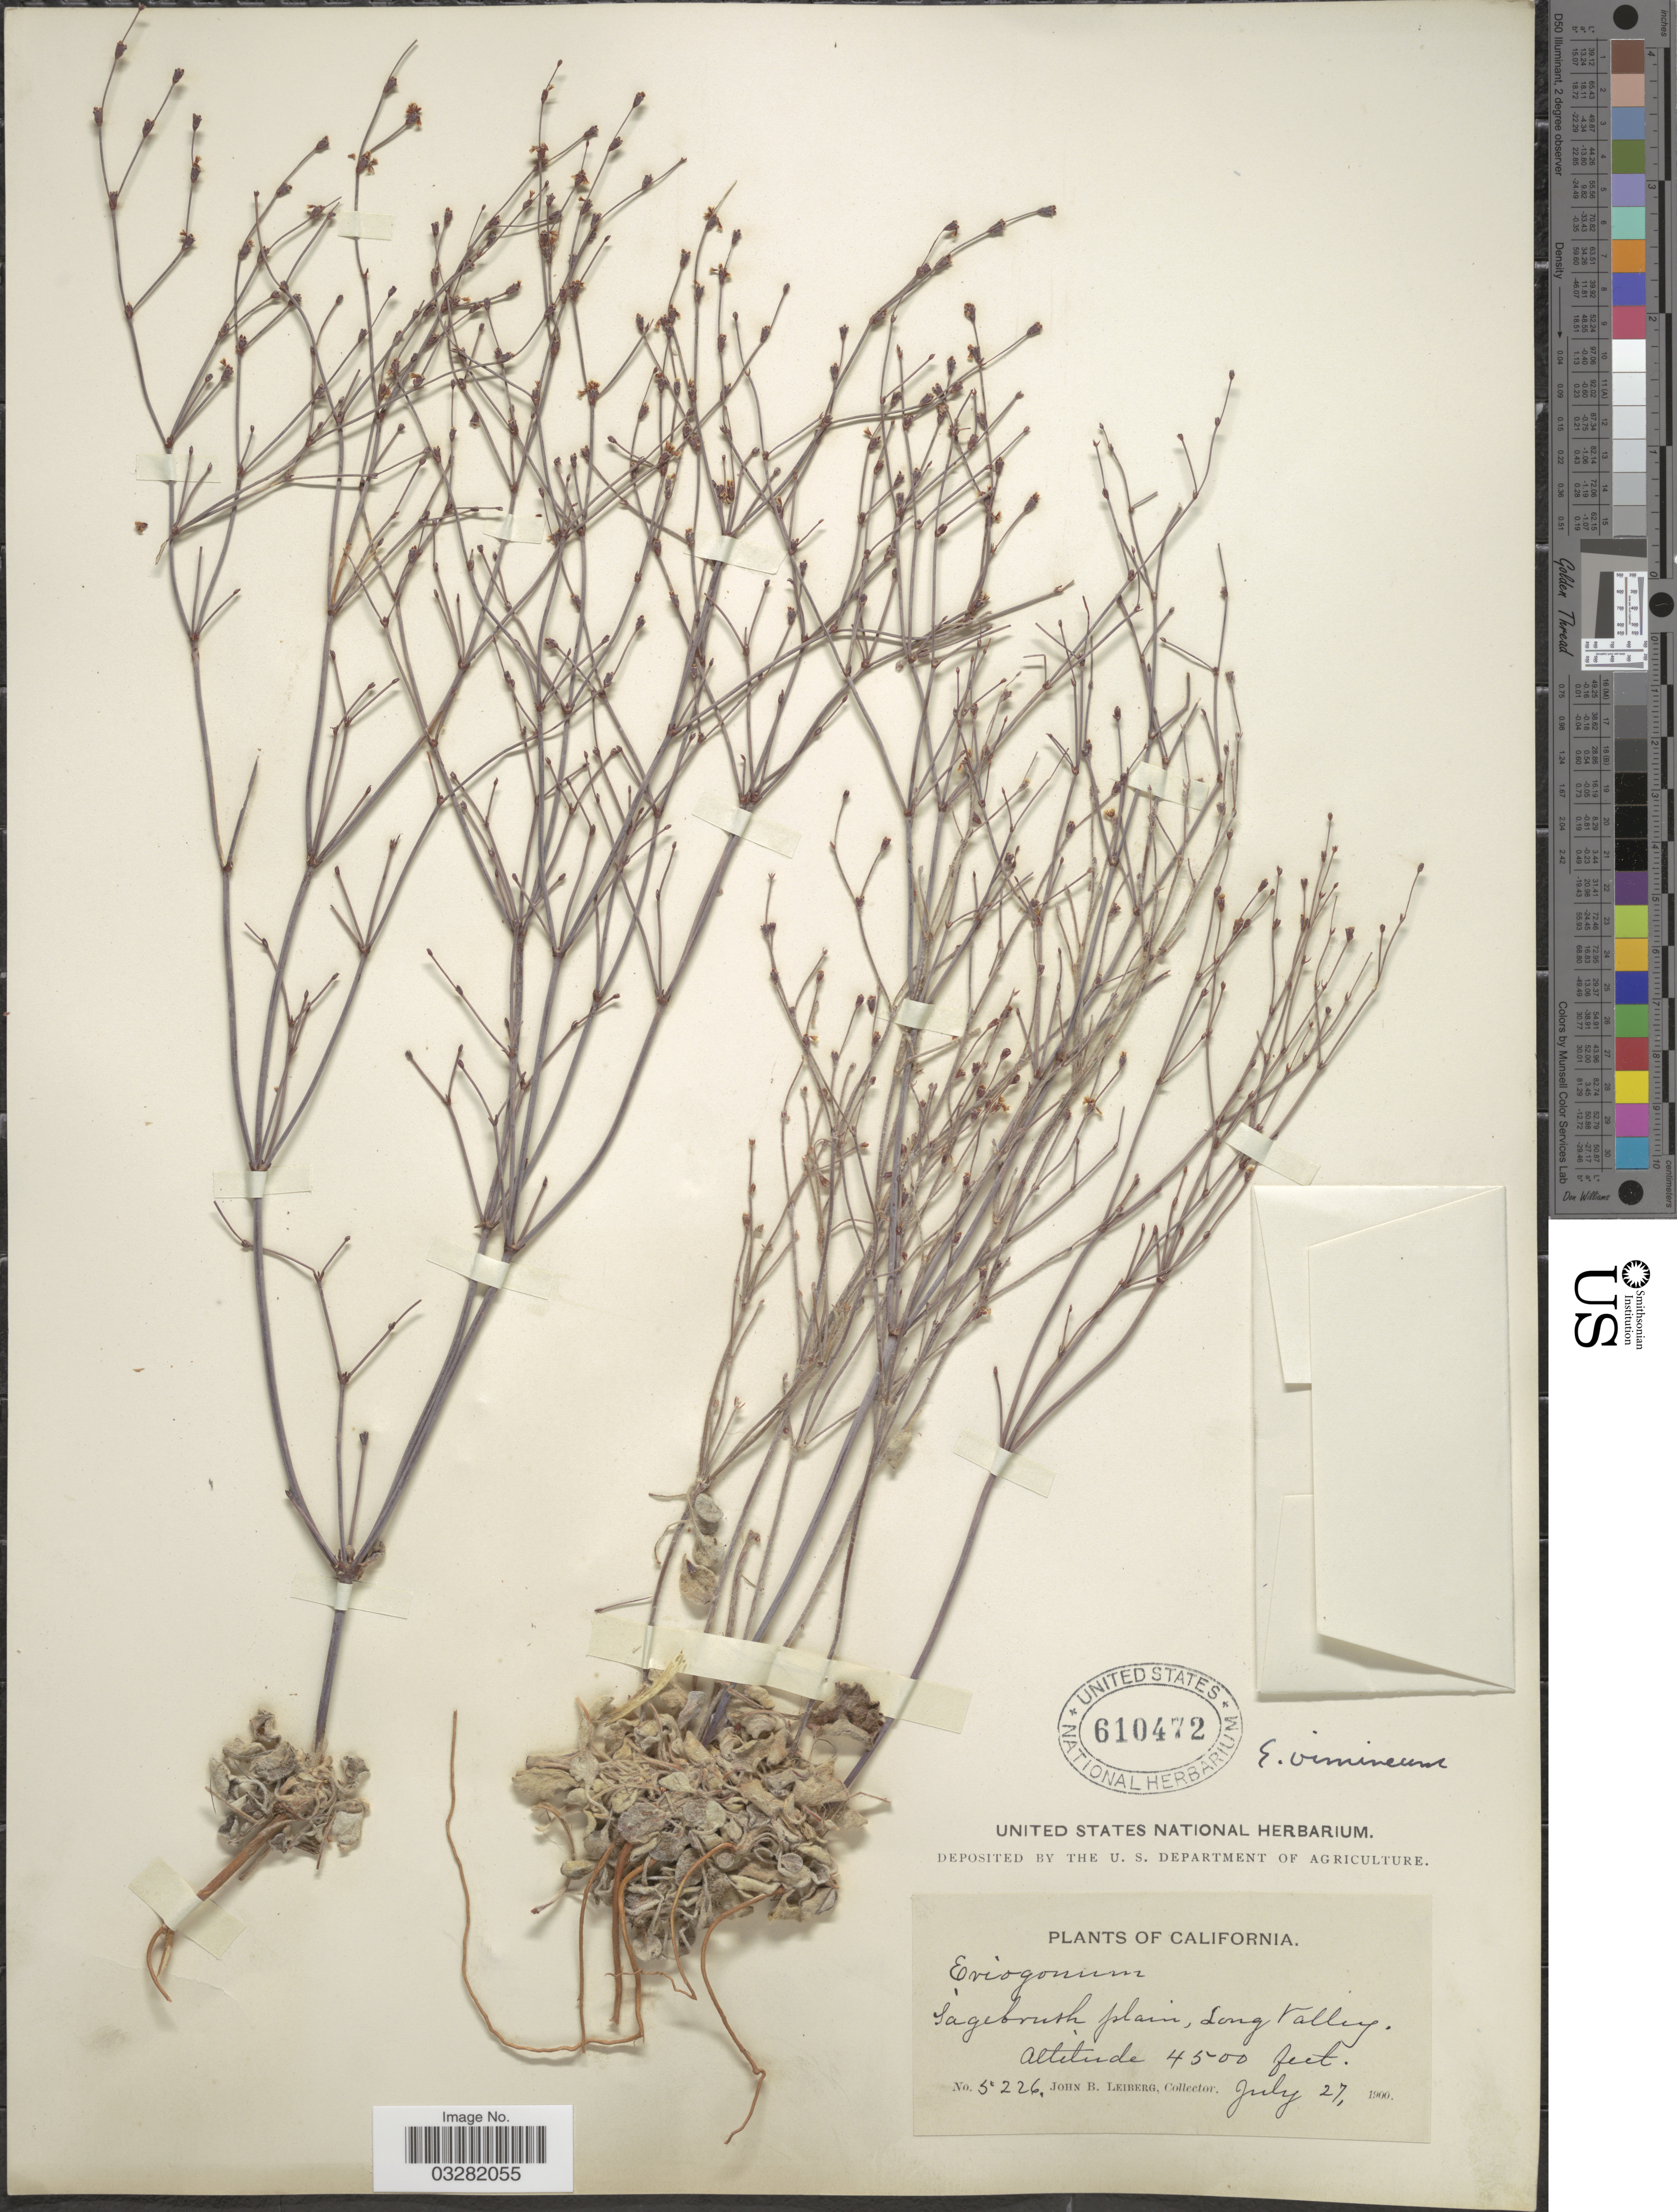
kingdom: Plantae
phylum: Tracheophyta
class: Magnoliopsida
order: Caryophyllales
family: Polygonaceae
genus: Eriogonum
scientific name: Eriogonum vimineum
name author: Douglas ex Benth.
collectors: J. B. Leiberg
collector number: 5226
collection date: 1900-07-27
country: United States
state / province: California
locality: Sagebrush plain, Long Valley.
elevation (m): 1372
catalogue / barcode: US 610472